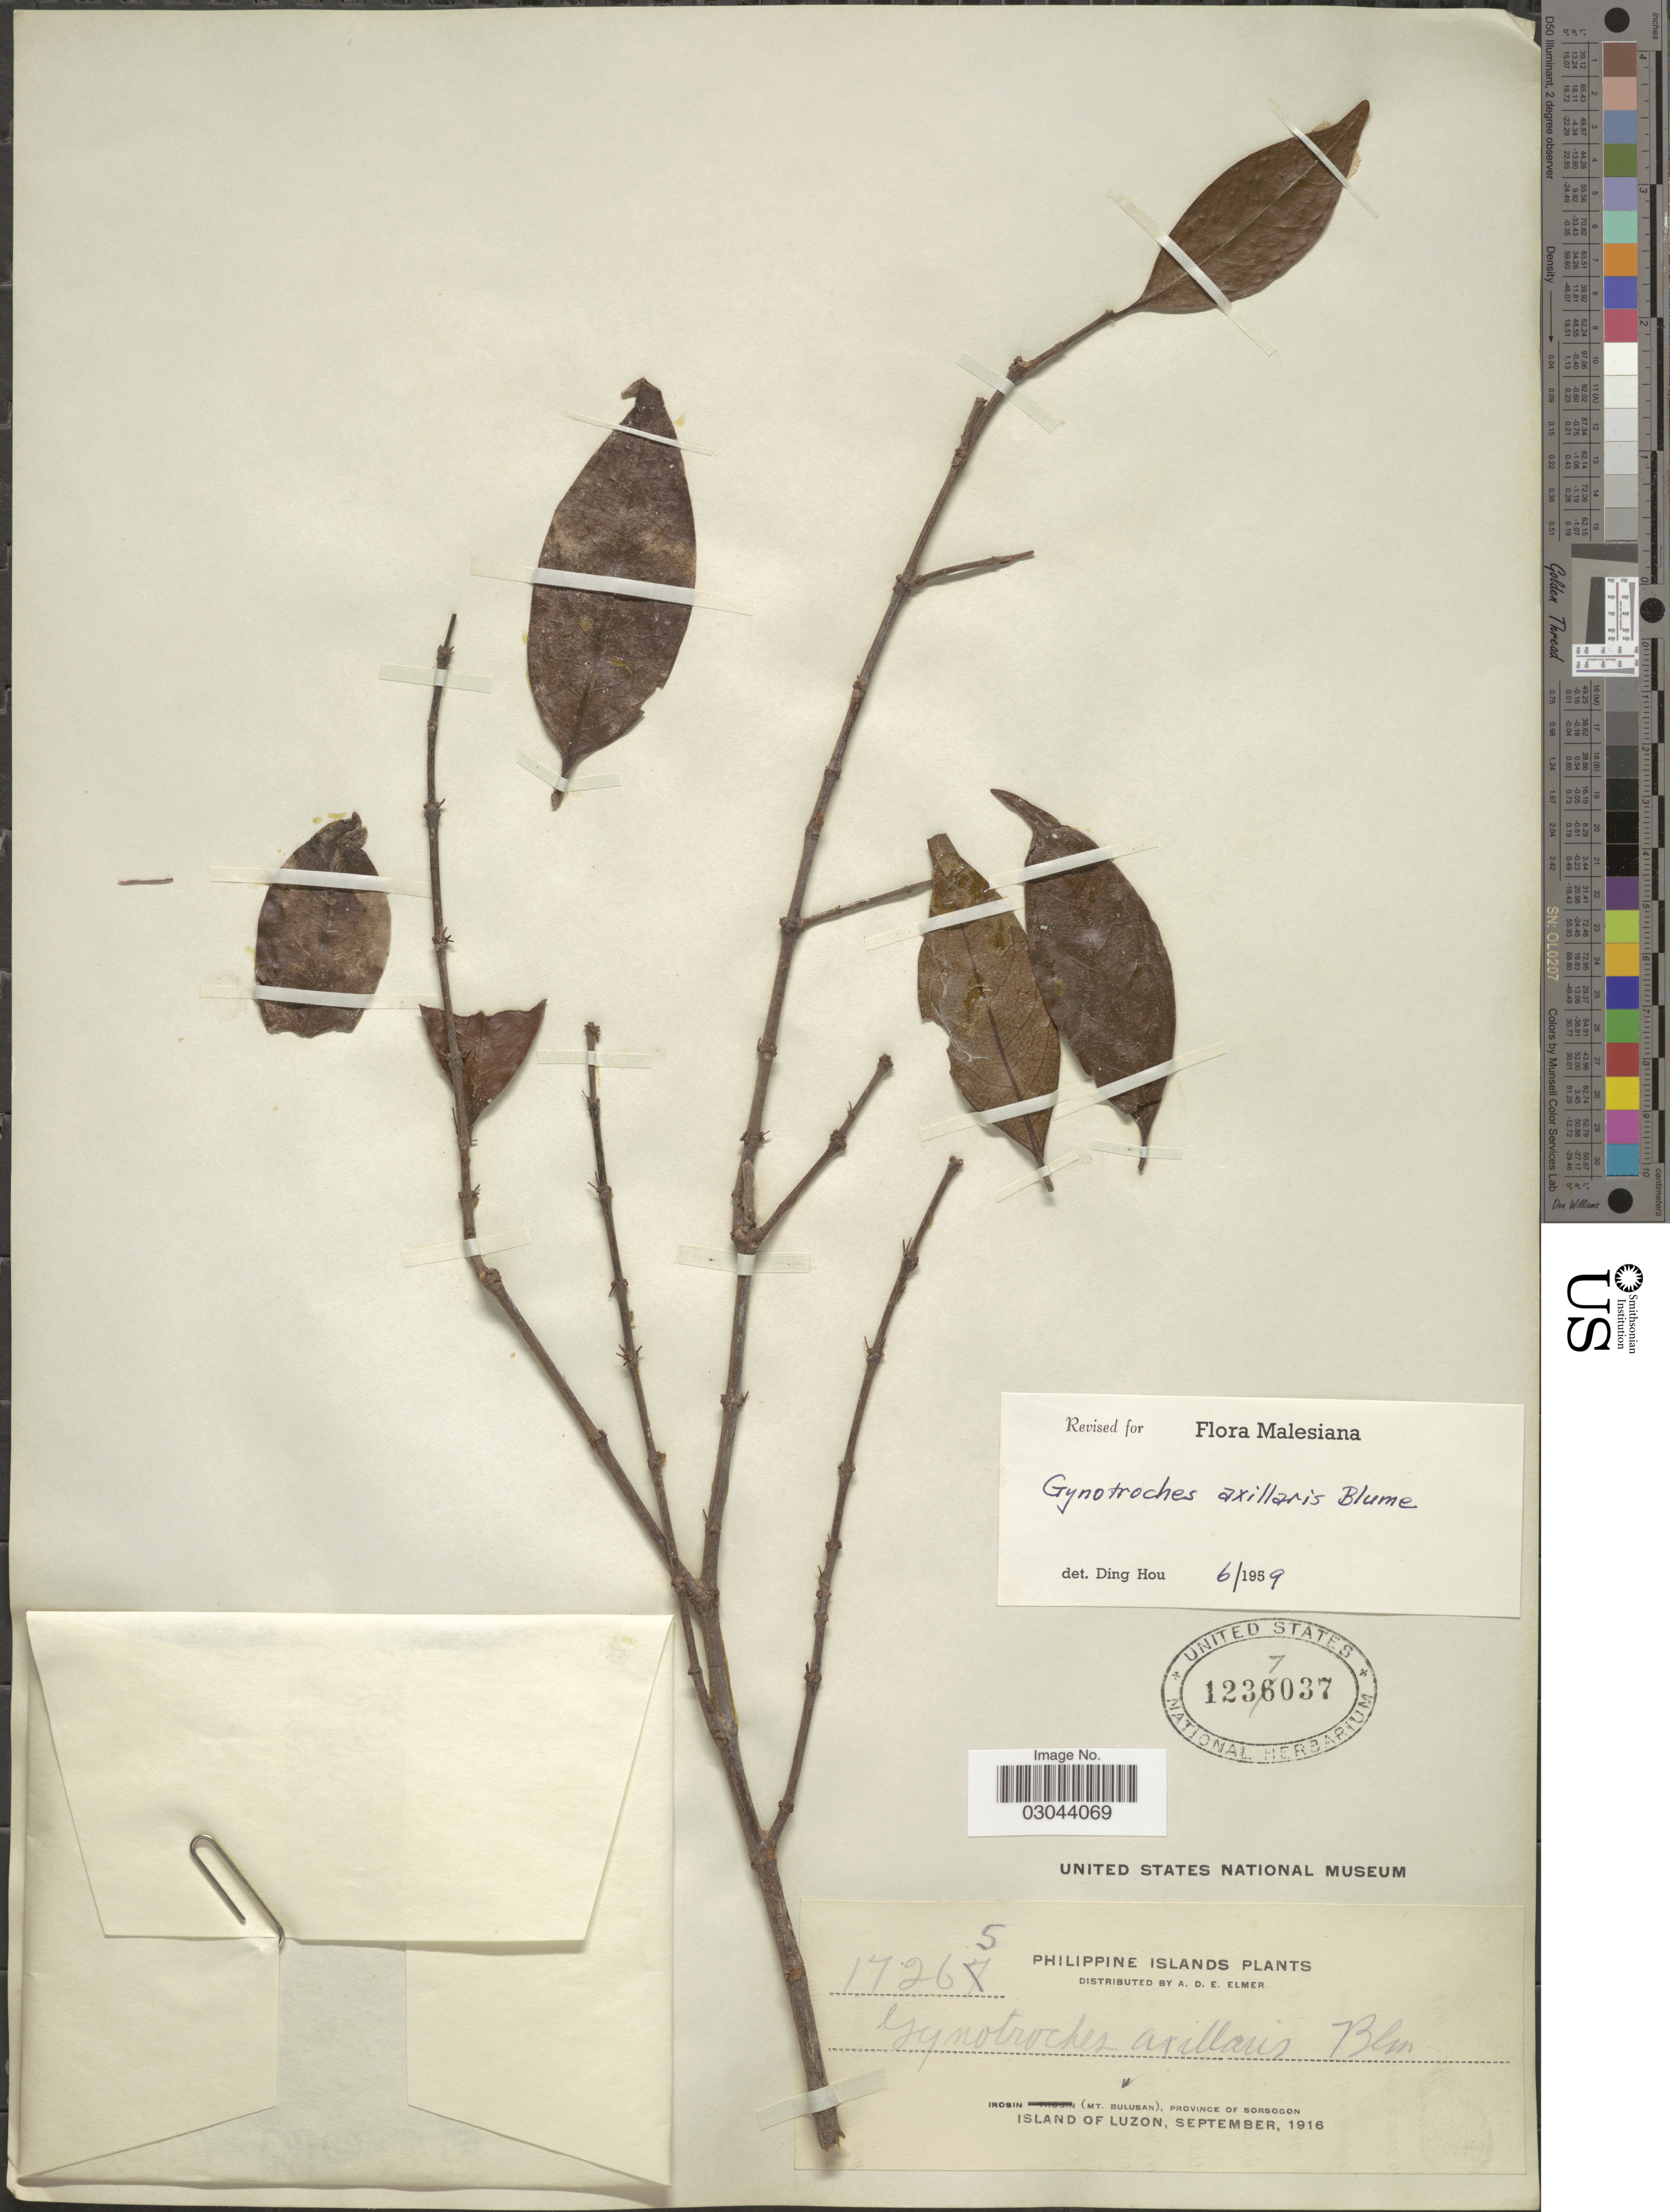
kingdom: Plantae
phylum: Tracheophyta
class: Magnoliopsida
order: Malpighiales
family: Rhizophoraceae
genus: Gynotroches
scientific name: Gynotroches axillaris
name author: Blume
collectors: A. D. E. Elmer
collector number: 17265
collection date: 1916-09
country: Philippines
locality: Irosin (Mt. Bulusan), province of Sorsogon. Island of Luzon.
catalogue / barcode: US 1237037